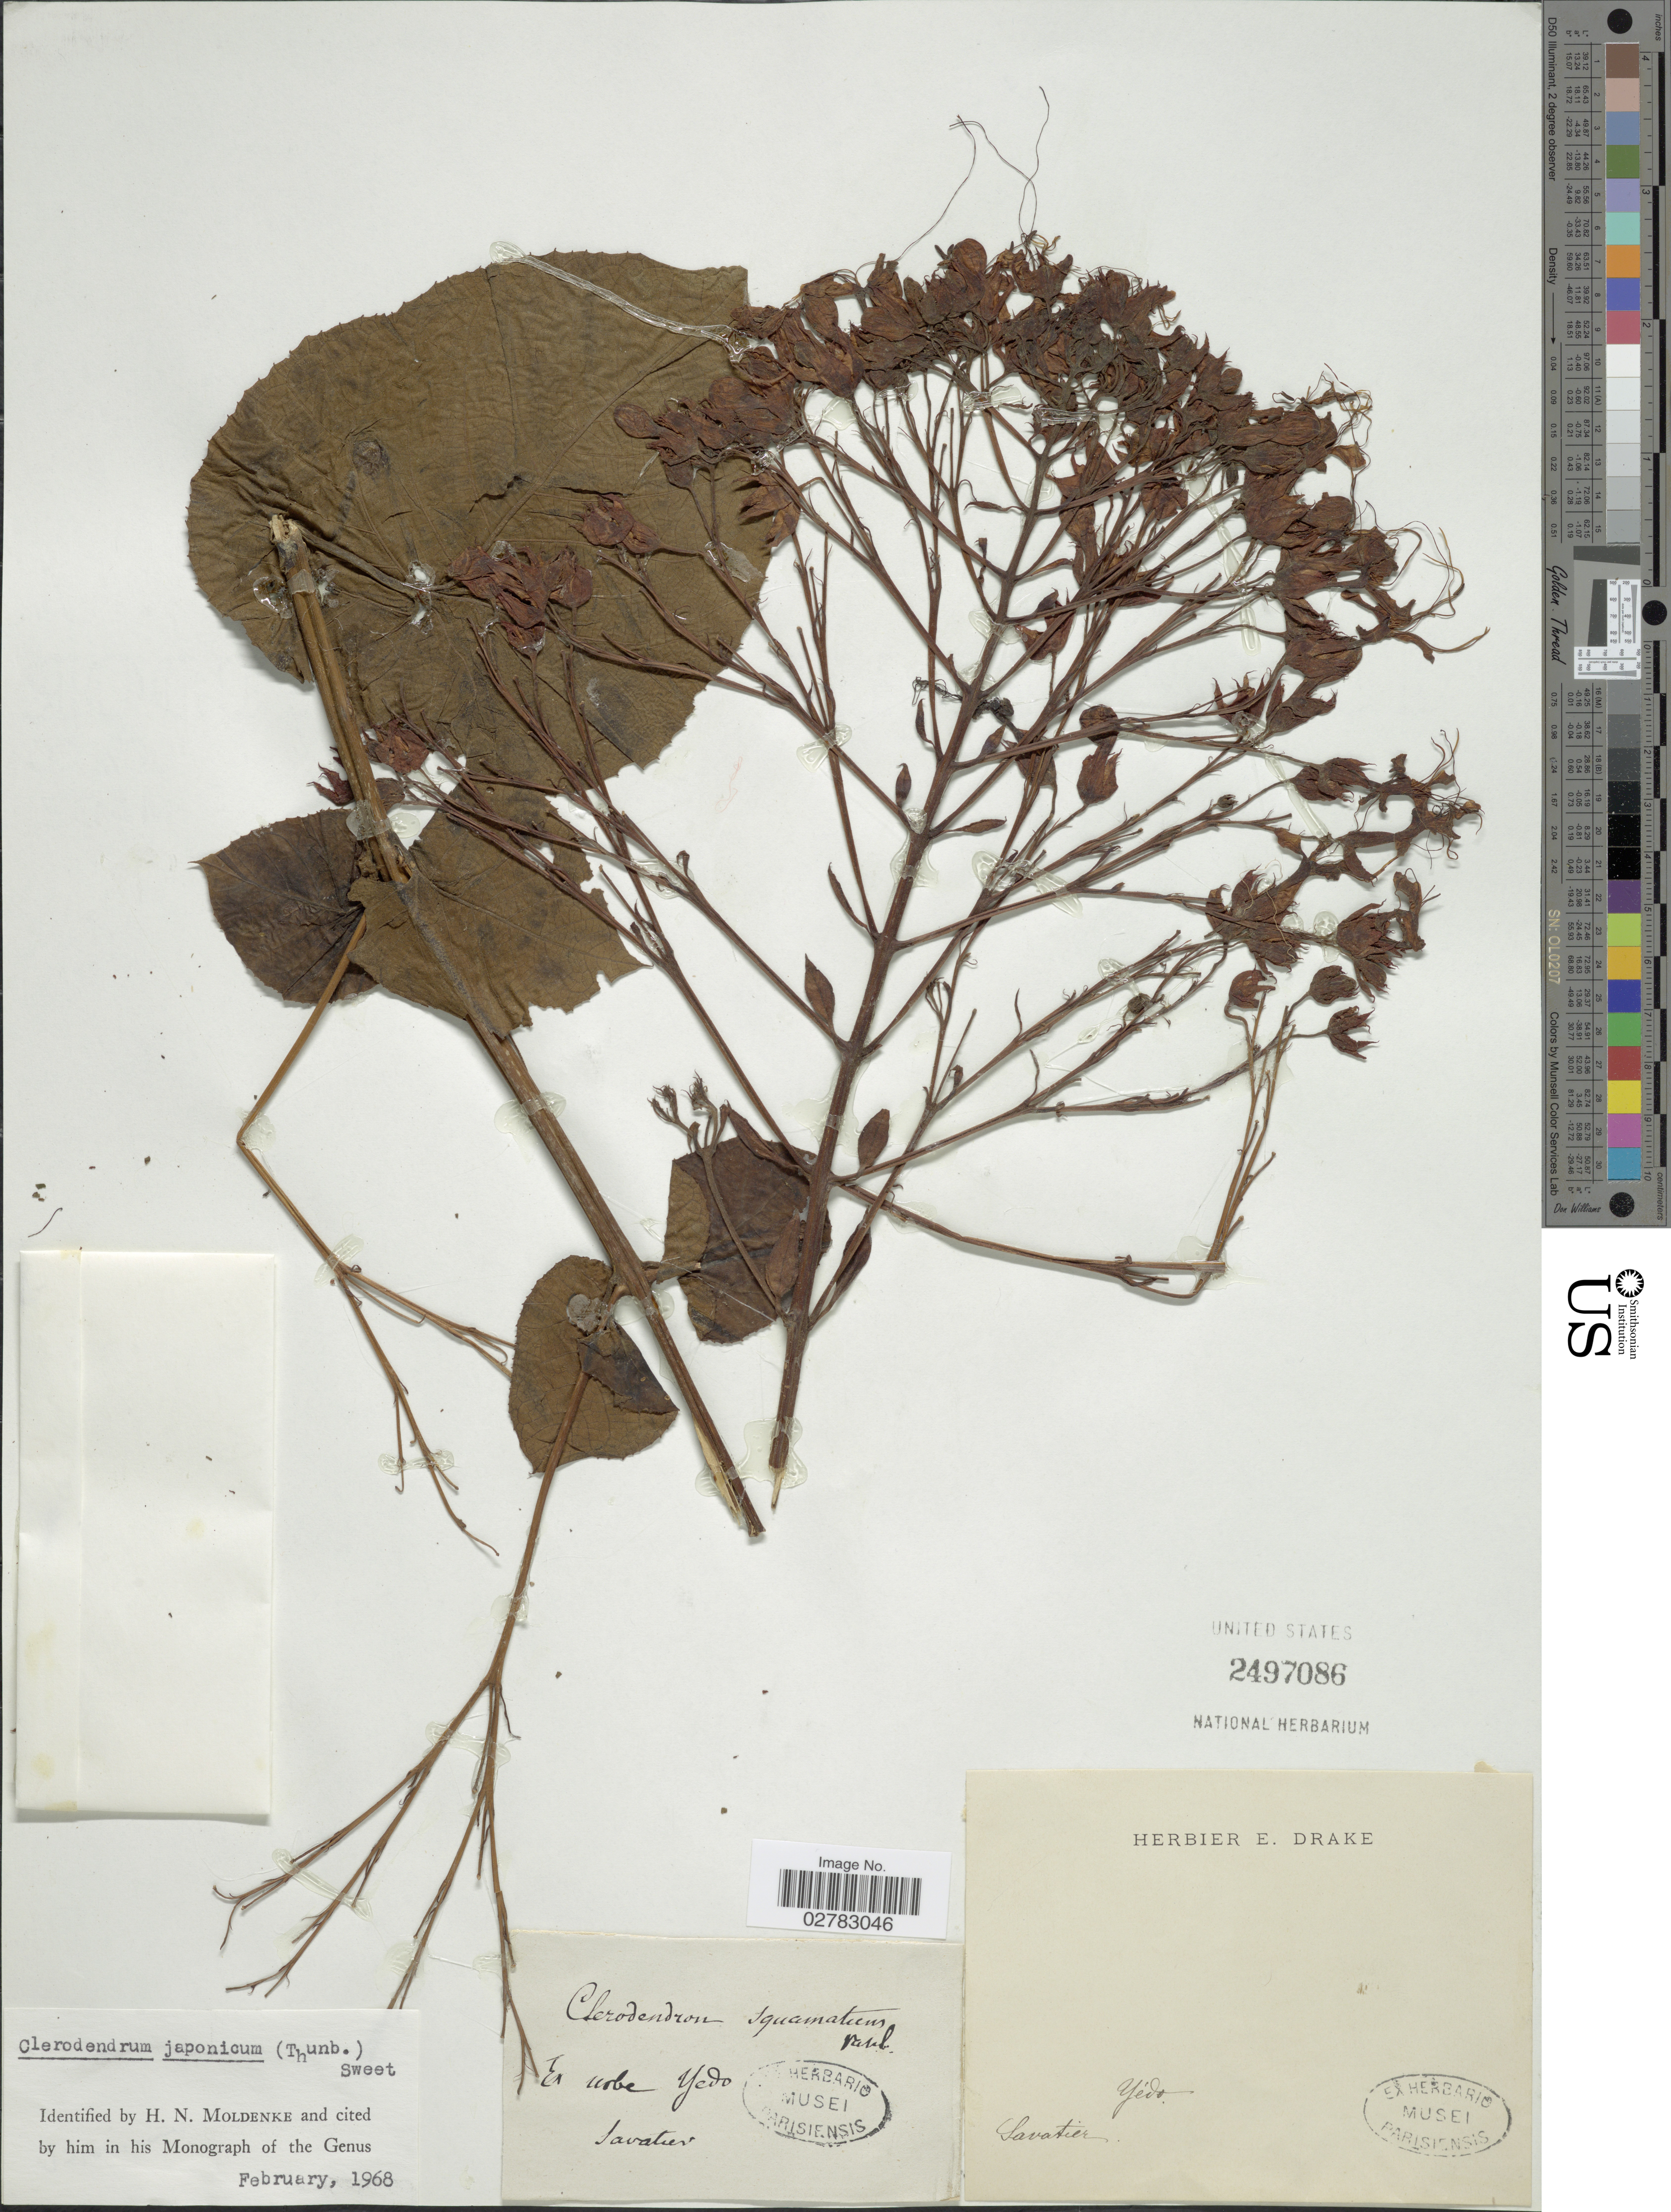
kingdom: Plantae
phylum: Tracheophyta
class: Magnoliopsida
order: Lamiales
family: Lamiaceae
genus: Clerodendrum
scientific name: Clerodendrum japonicum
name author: (Thunb.) Sweet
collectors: Savatier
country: Japan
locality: Yédo.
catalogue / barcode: US 2497086